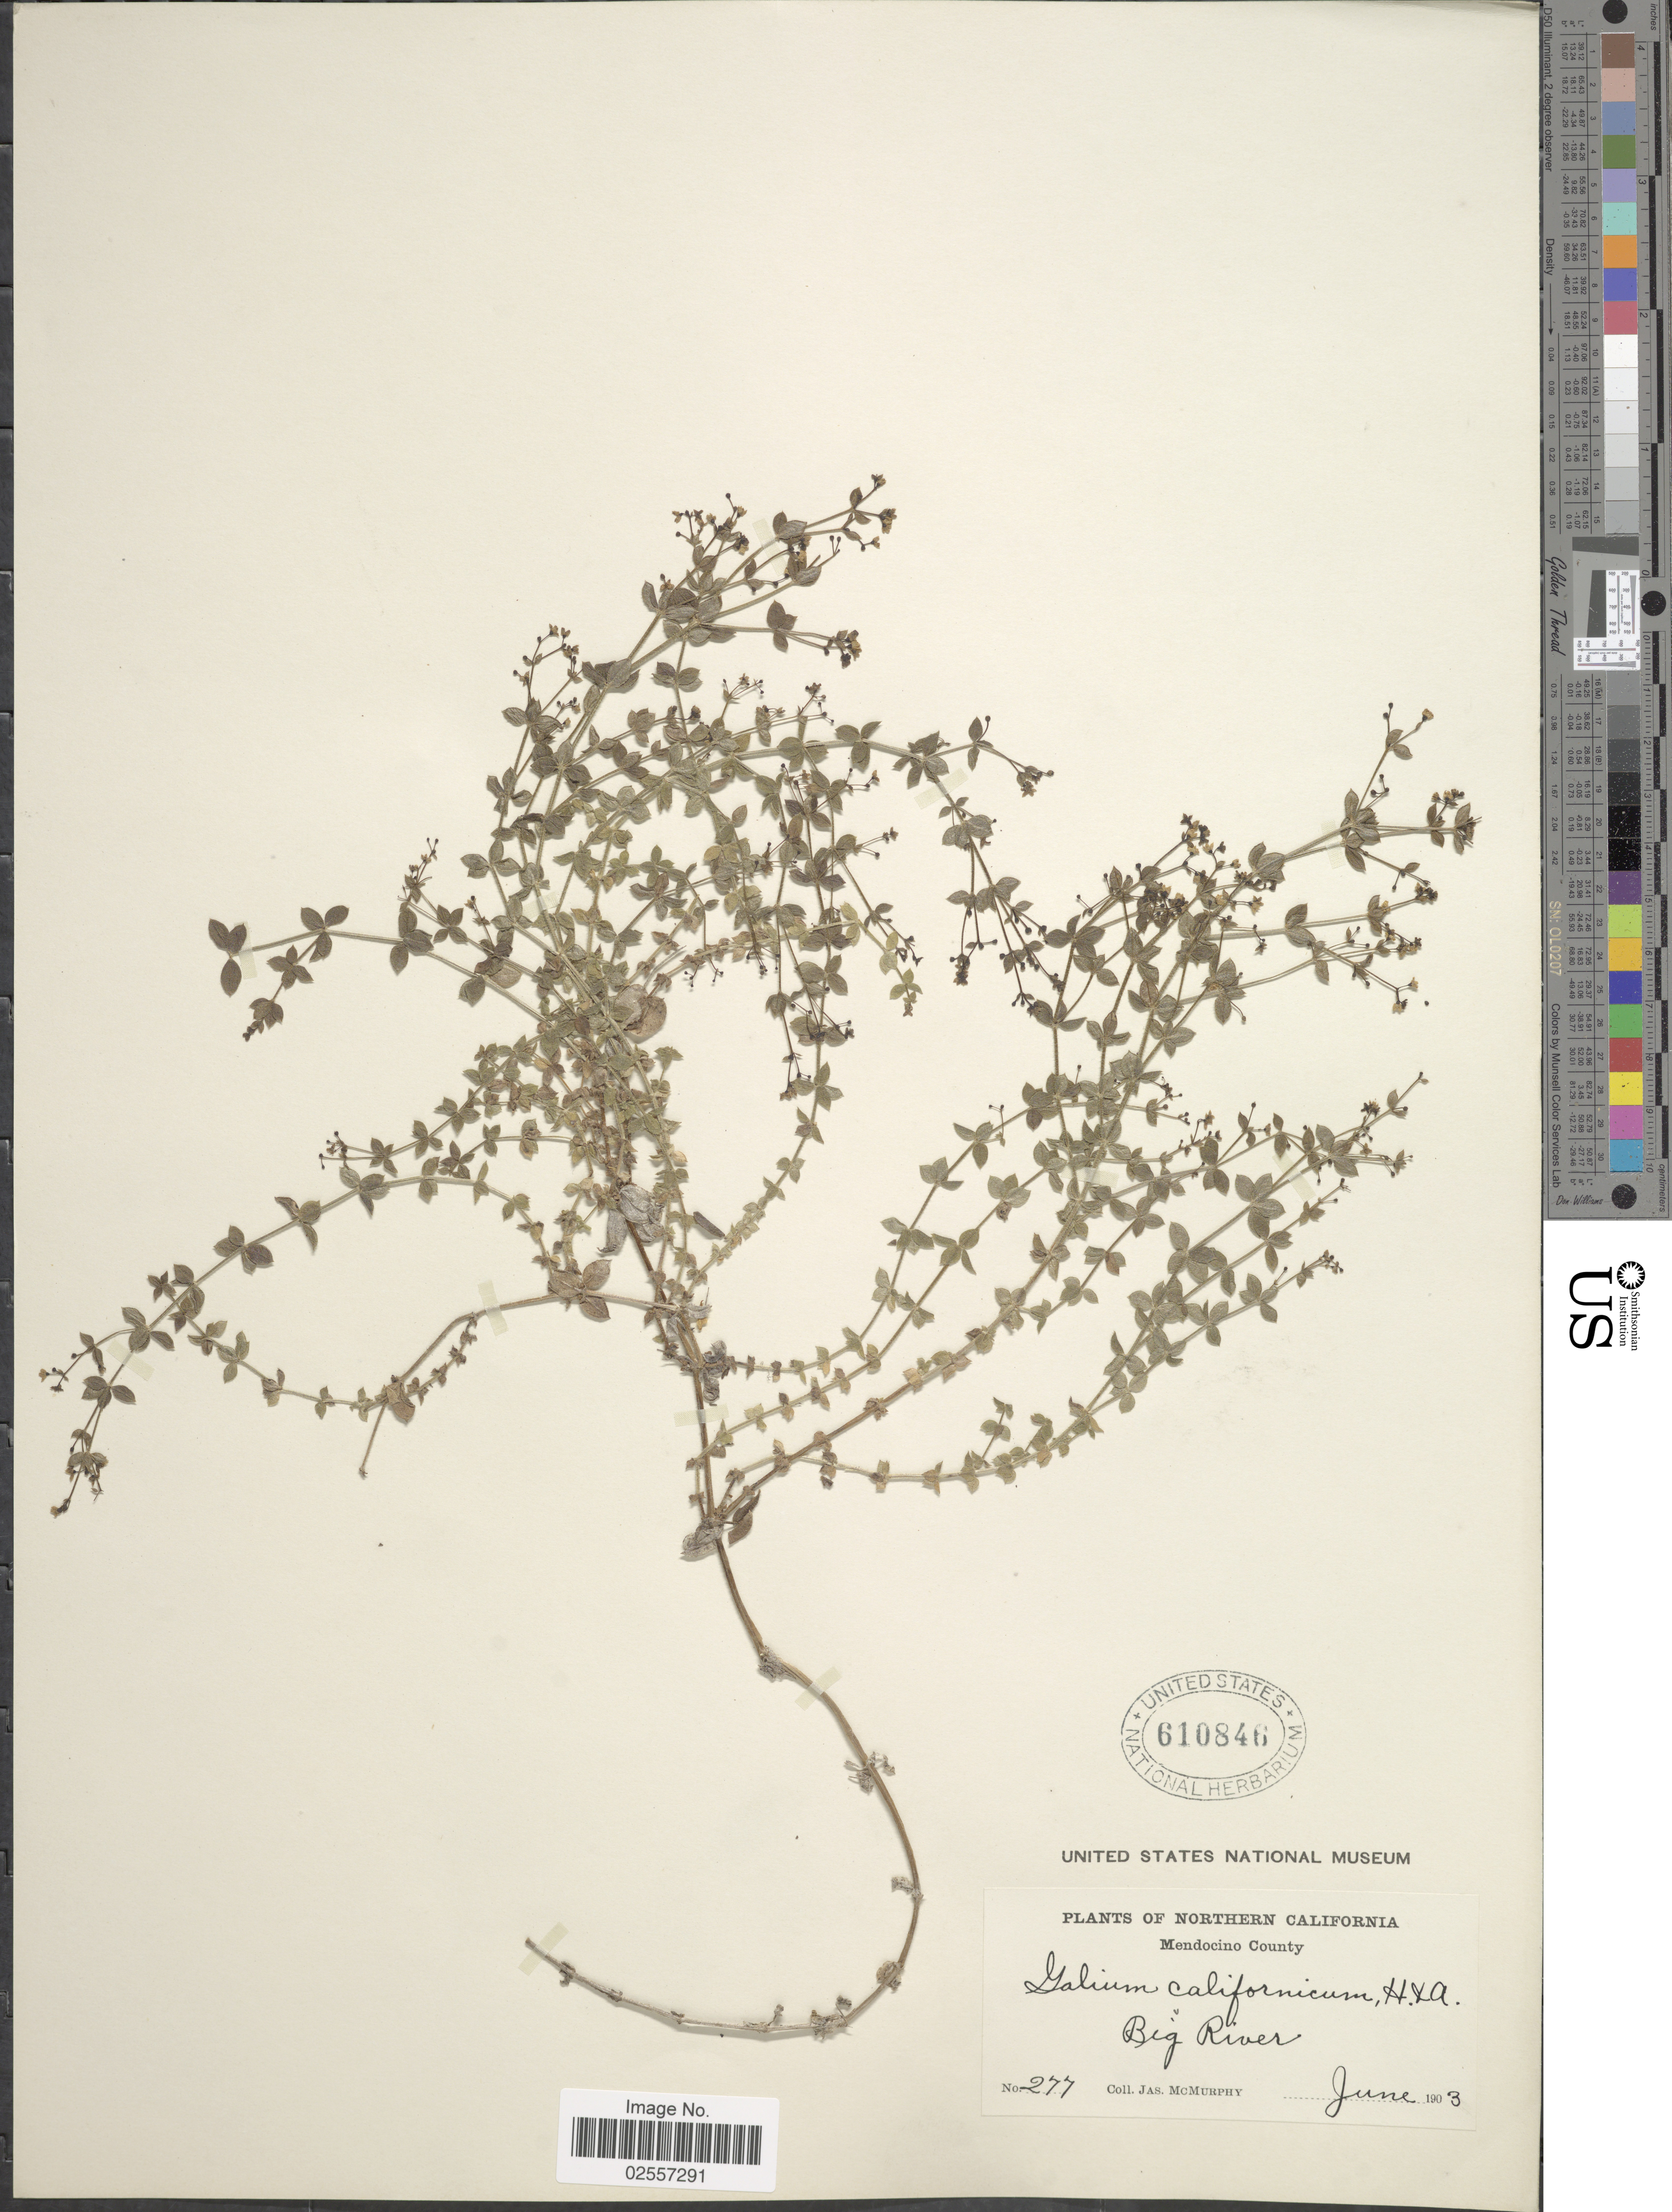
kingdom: Plantae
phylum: Tracheophyta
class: Magnoliopsida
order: Gentianales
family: Rubiaceae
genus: Galium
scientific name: Galium californicum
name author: Hook. & Arn.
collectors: J. McMurphy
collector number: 277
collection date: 1903-06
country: United States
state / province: California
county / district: Mendocino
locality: Northern California. Mendocino County. Big River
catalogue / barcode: US 610846